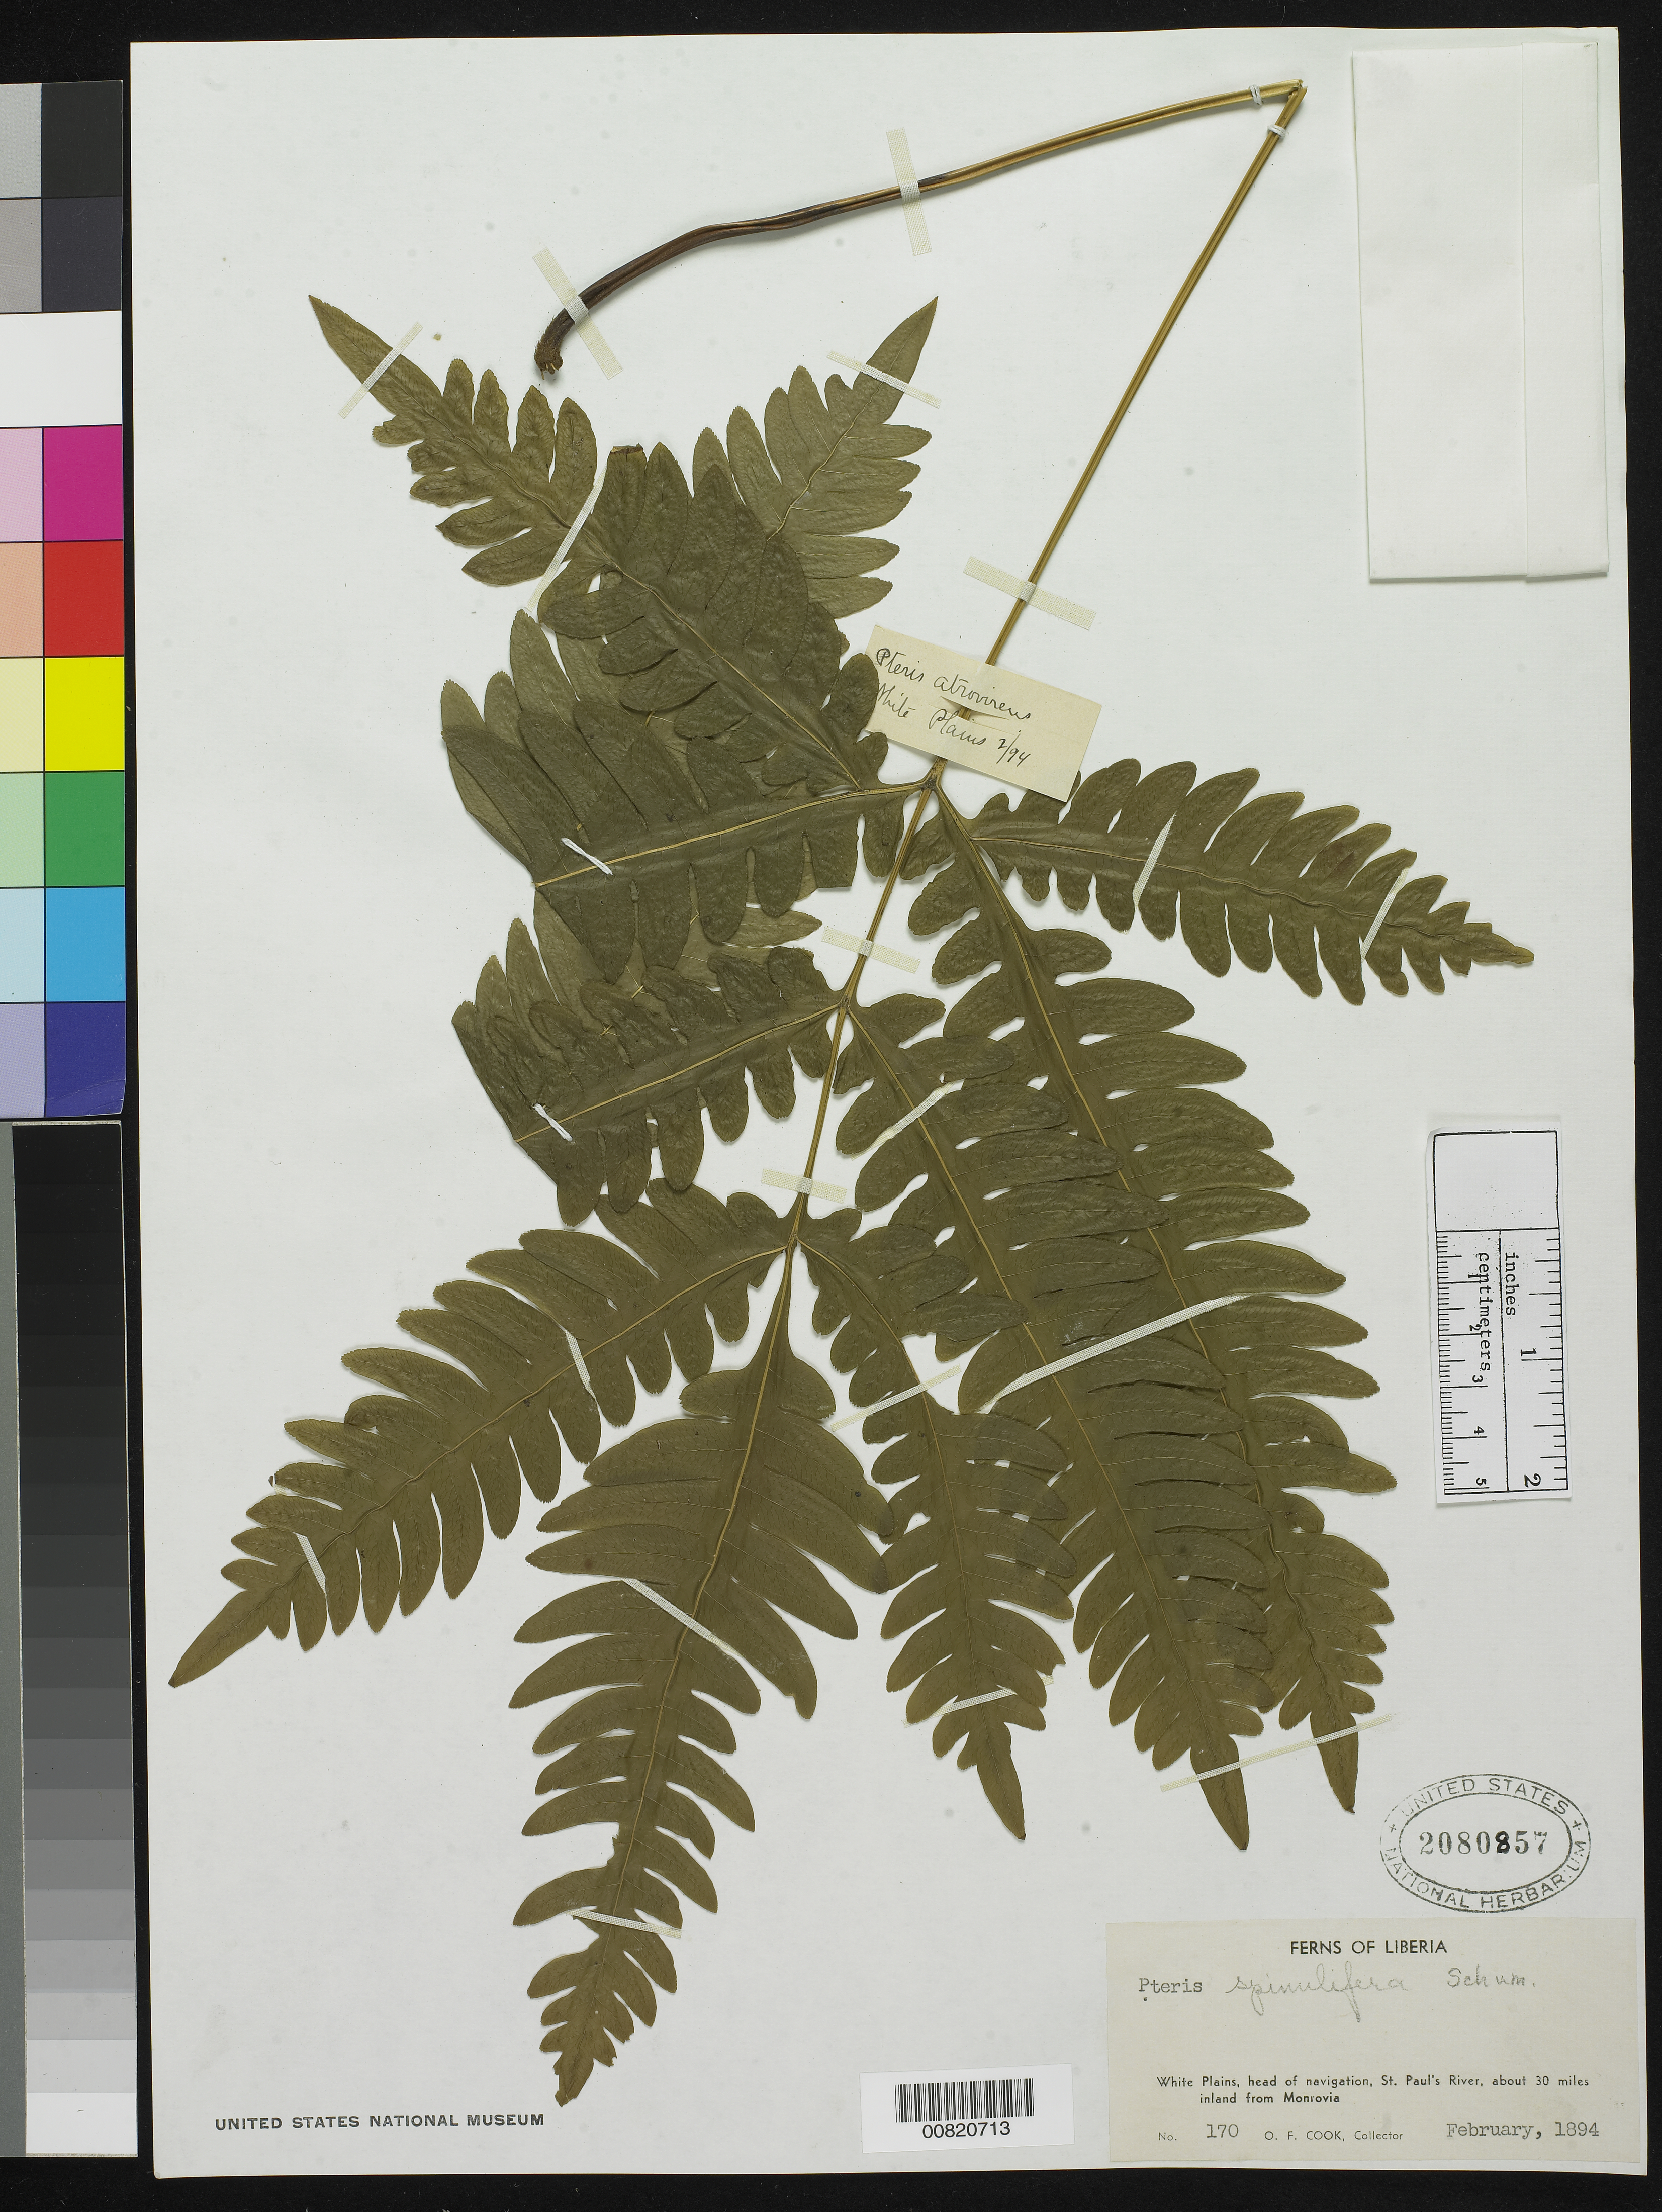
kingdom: Plantae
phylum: Tracheophyta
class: Polypodiopsida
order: Polypodiales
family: Pteridaceae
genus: Pteris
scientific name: Pteris spinulifera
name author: Schum.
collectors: O. F. Cook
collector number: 170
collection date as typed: Feb 1894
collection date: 1894-02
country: Liberia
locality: White Plains, head of navigation, St. Paul's River, about 30 miles inland from Monrovia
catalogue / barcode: US 2080857